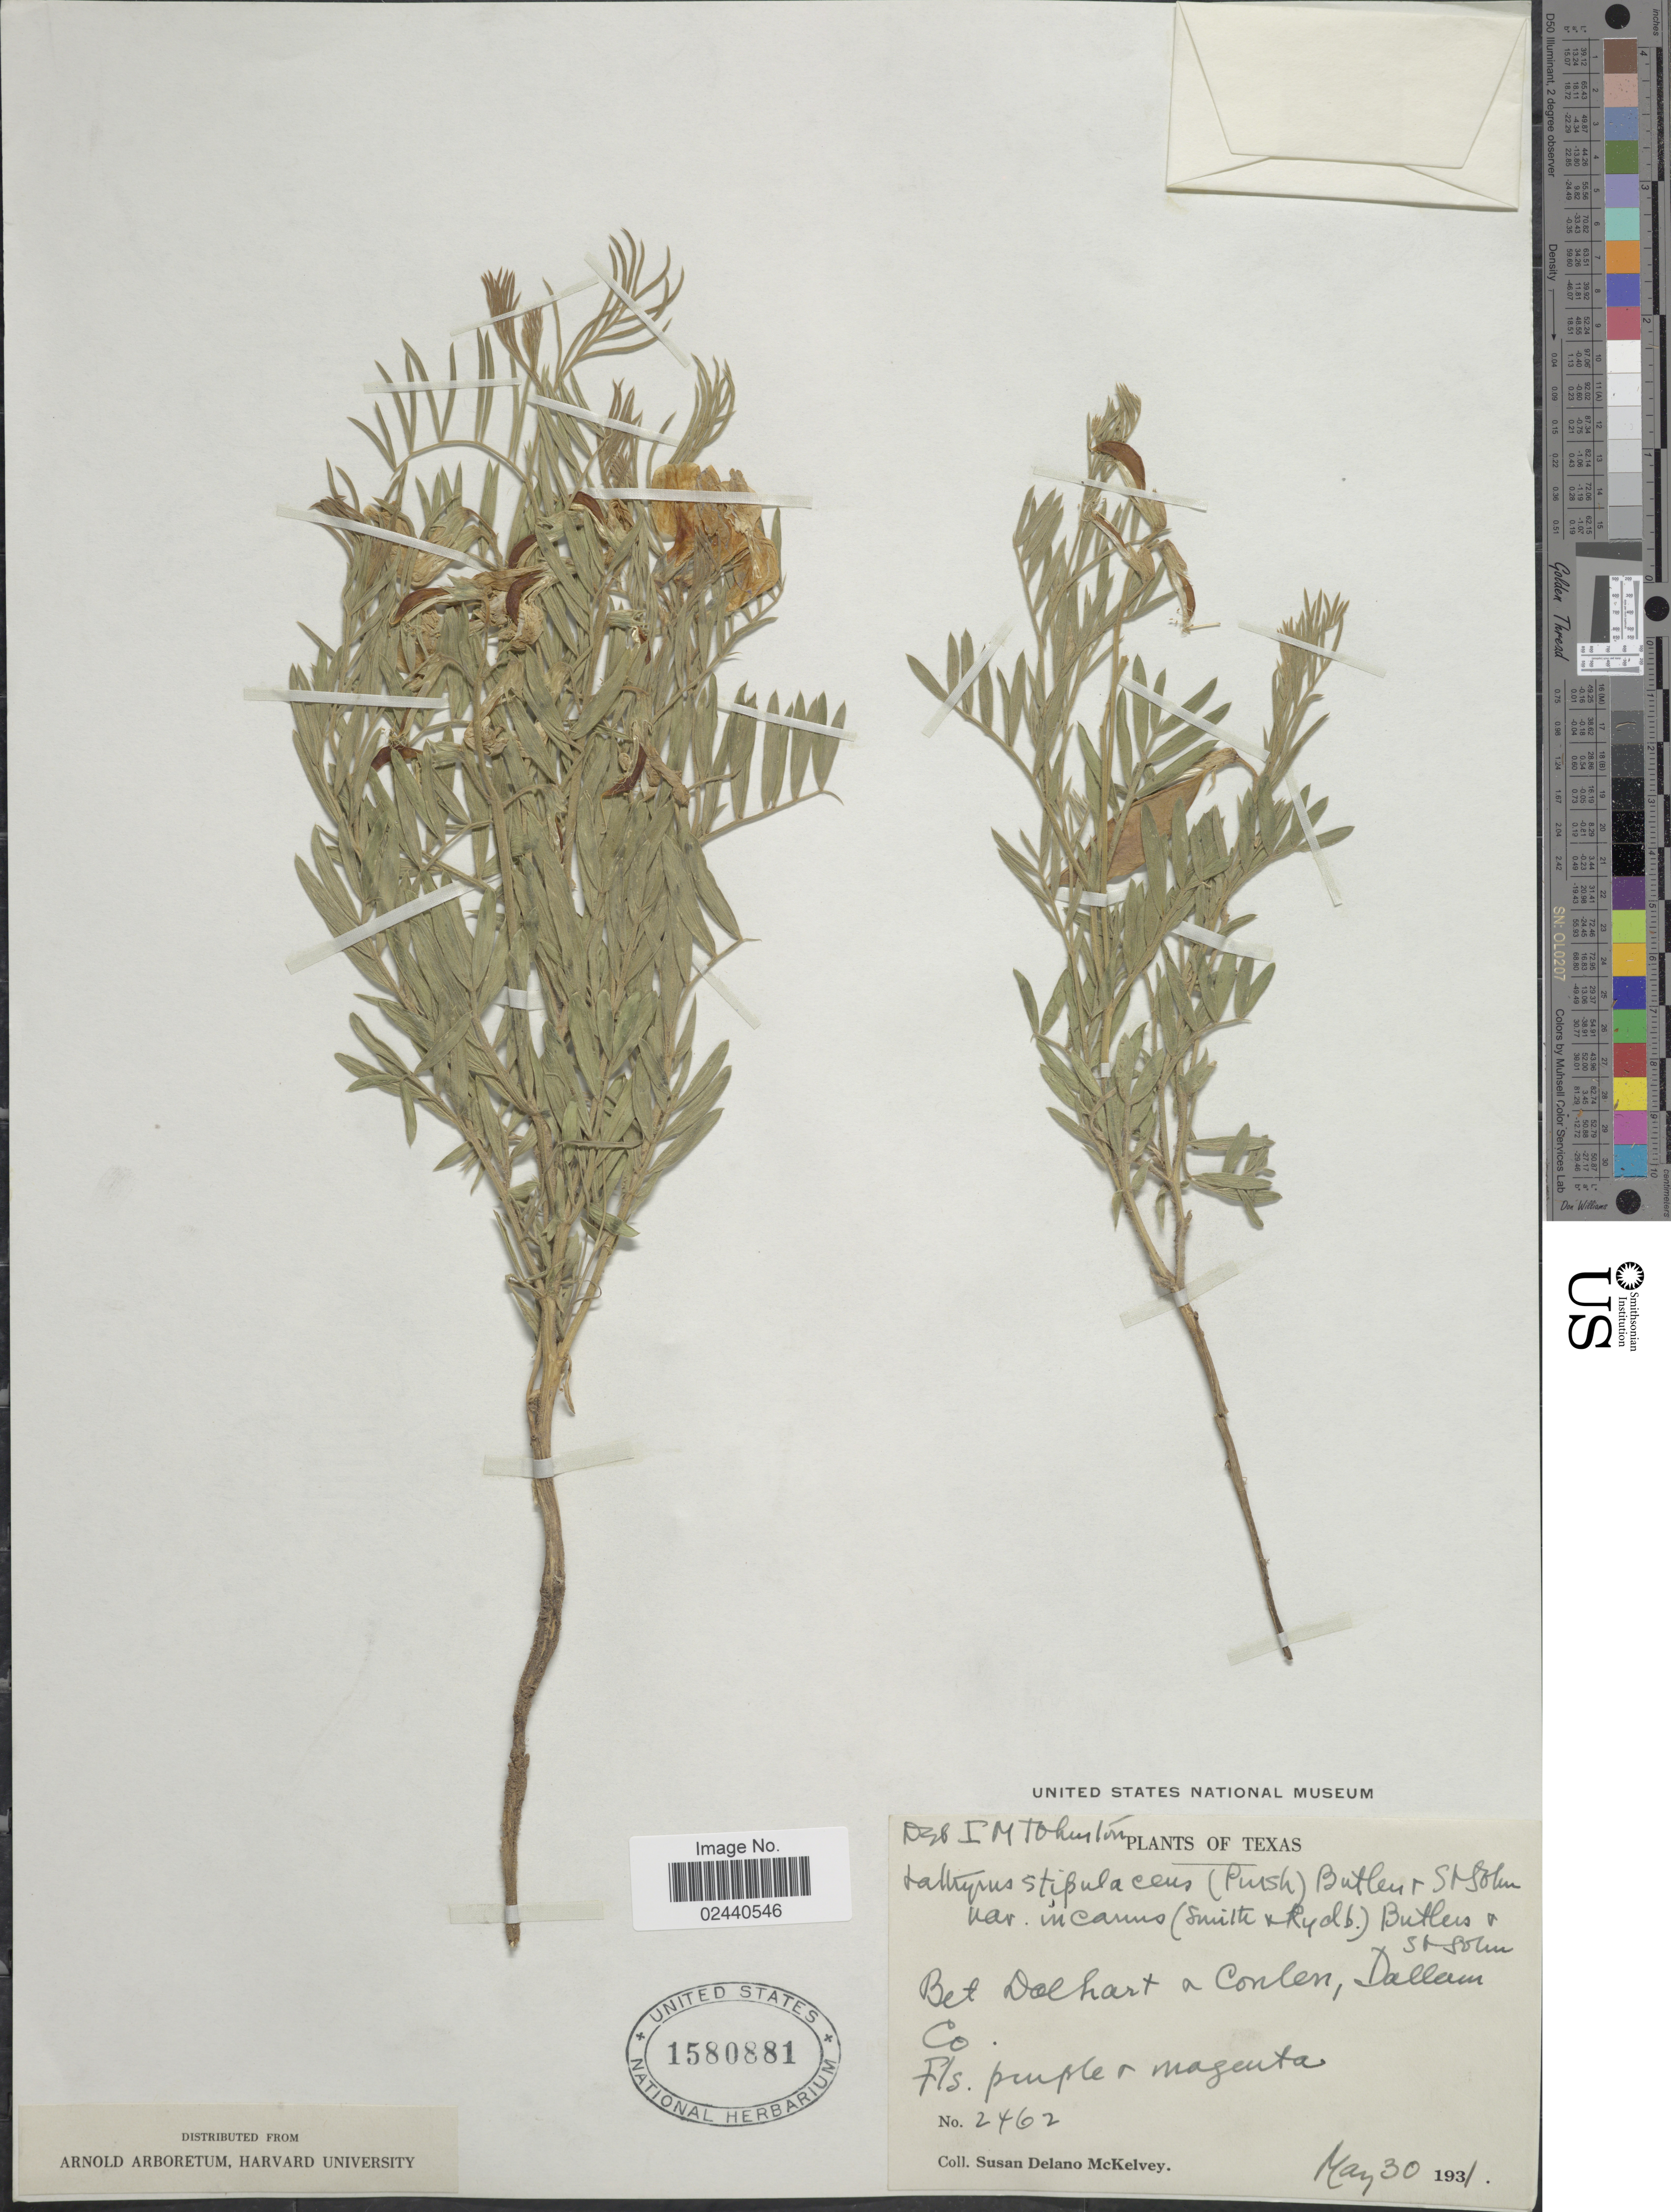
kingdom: Plantae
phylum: Tracheophyta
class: Magnoliopsida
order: Fabales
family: Fabaceae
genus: Lathyrus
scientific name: Lathyrus incanus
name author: (J.G. Sm. & Rydb.) Rydb.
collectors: S. A. McKelvey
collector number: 2462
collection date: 1931-05-30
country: United States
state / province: Texas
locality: Bet Dolhart & Conlen, Dallam Co.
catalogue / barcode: US 1580881